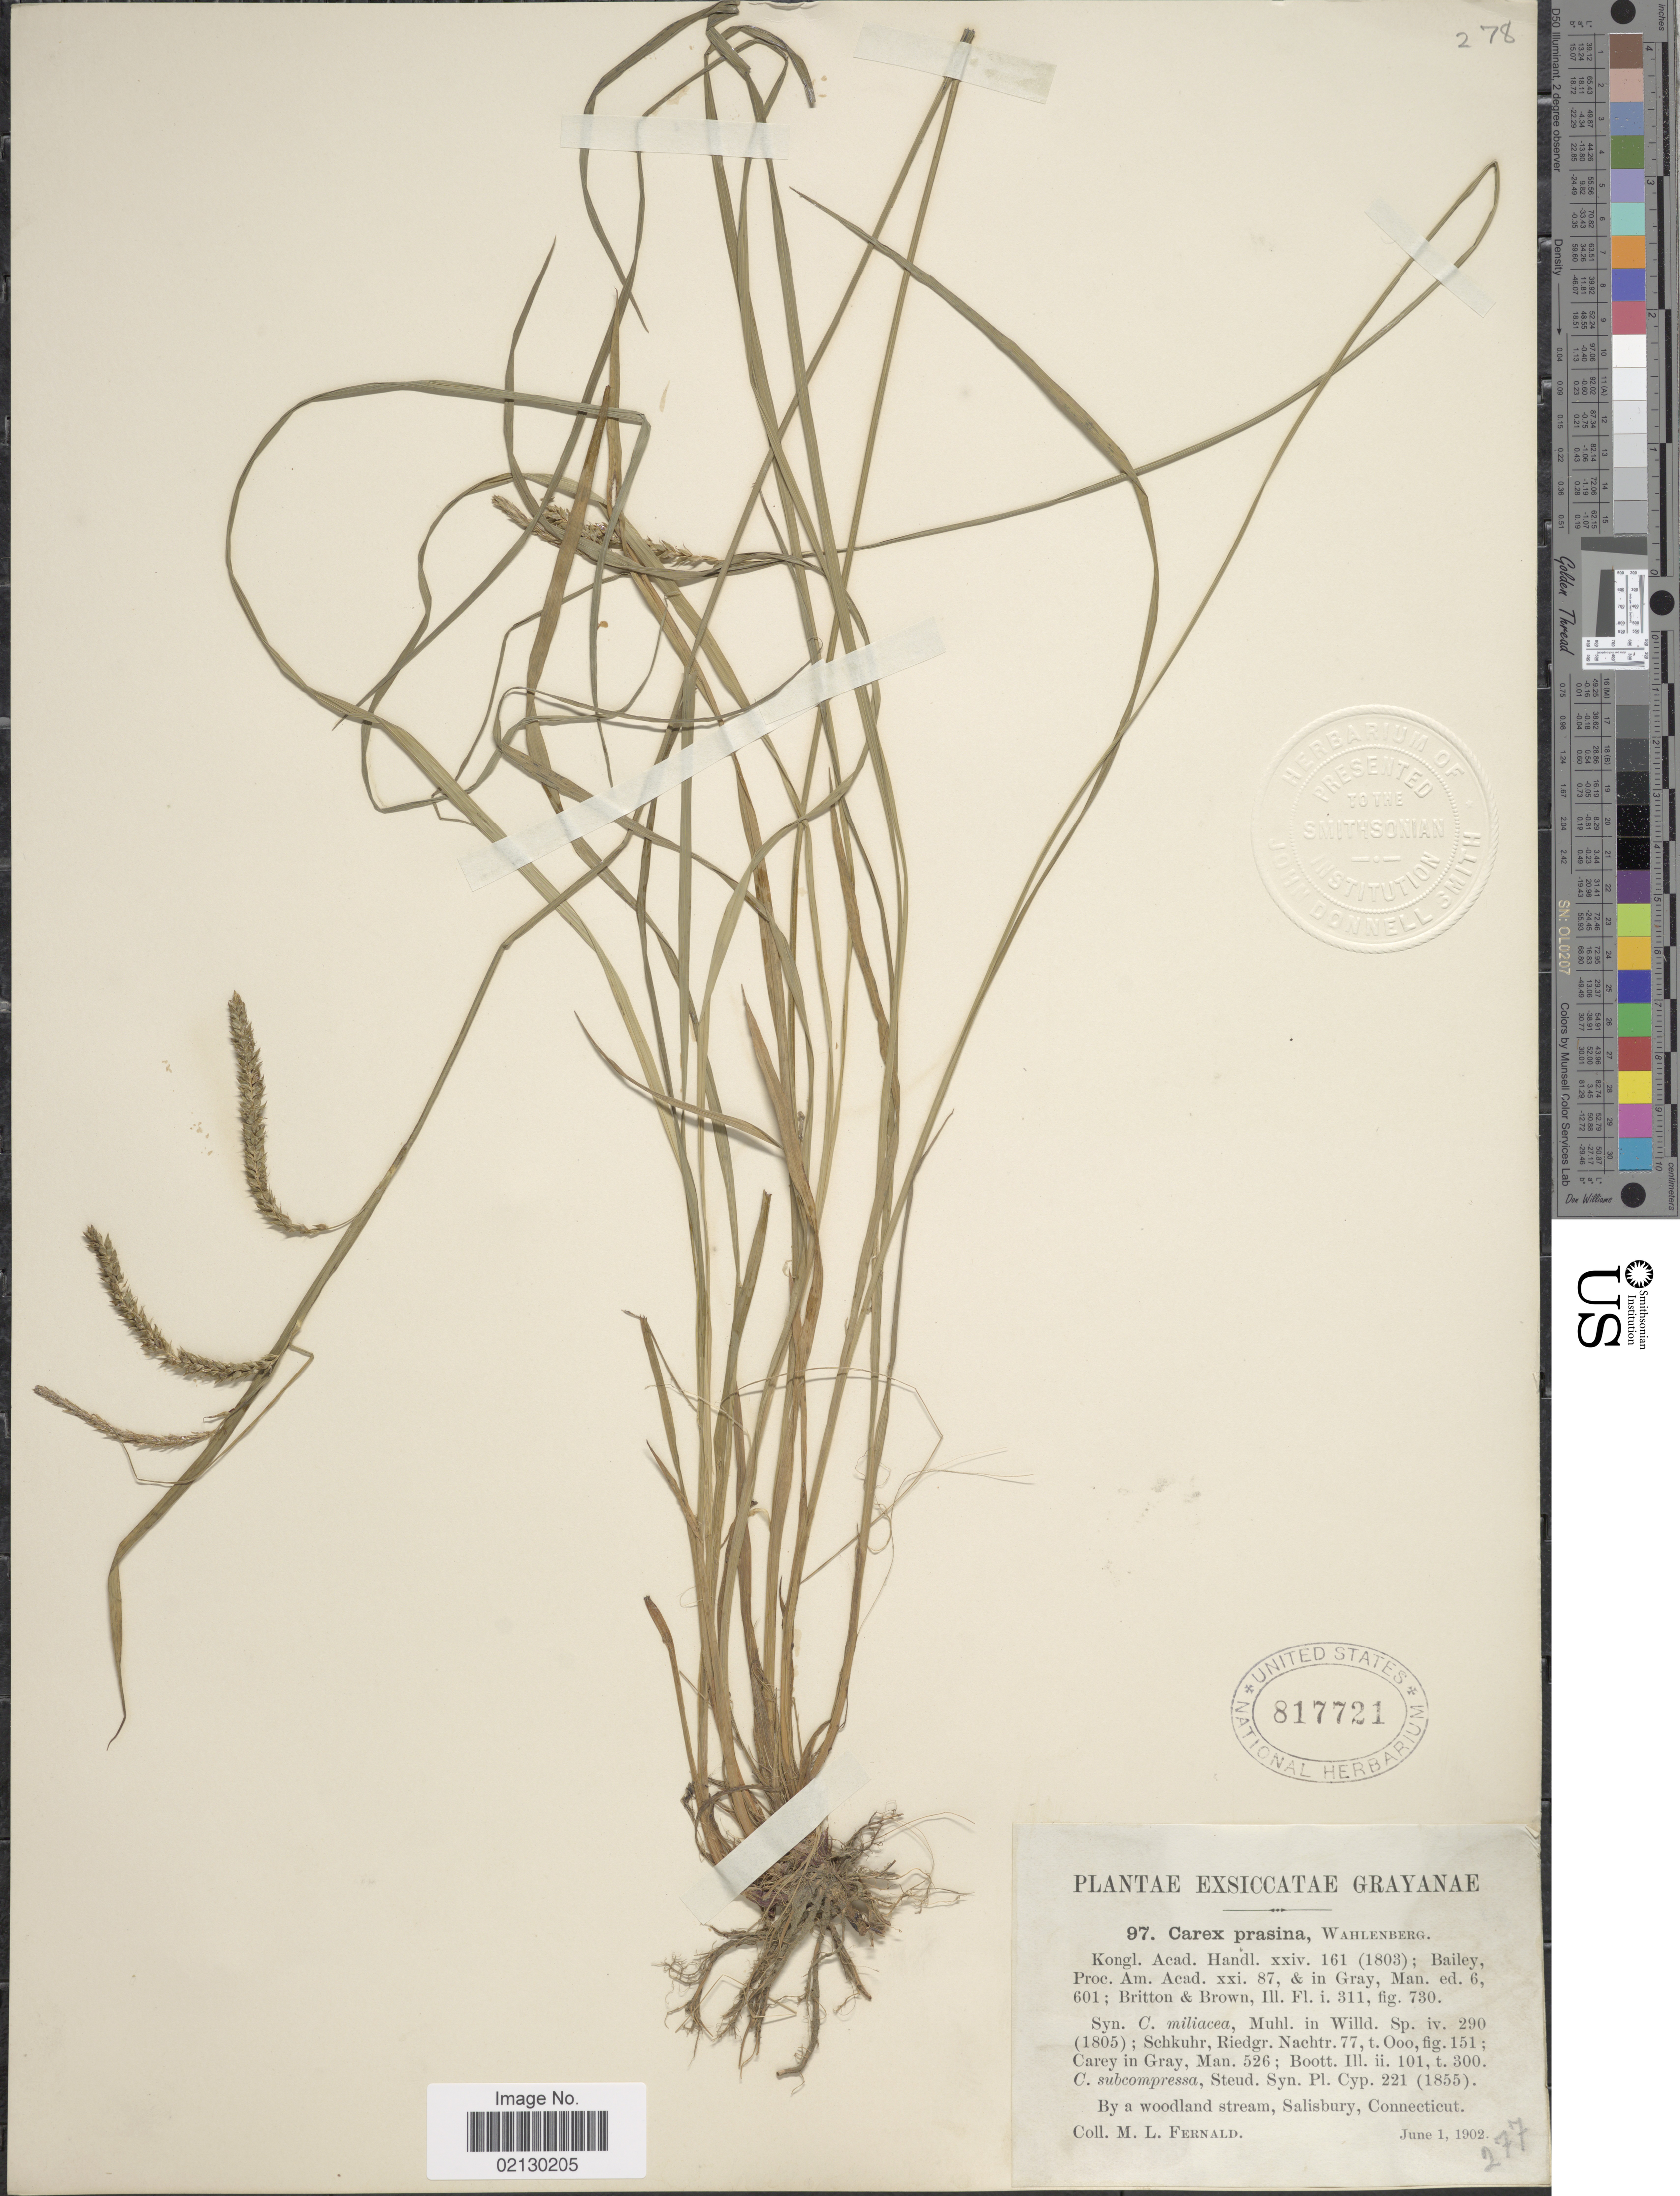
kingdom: Plantae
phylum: Tracheophyta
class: Liliopsida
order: Poales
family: Cyperaceae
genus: Carex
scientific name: Carex prasina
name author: Wahlenb.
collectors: M. L. Fernald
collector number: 97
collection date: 1902-06-01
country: United States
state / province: Connecticut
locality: Salisbury, Grayanae [unsure placement]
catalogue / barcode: US 817721